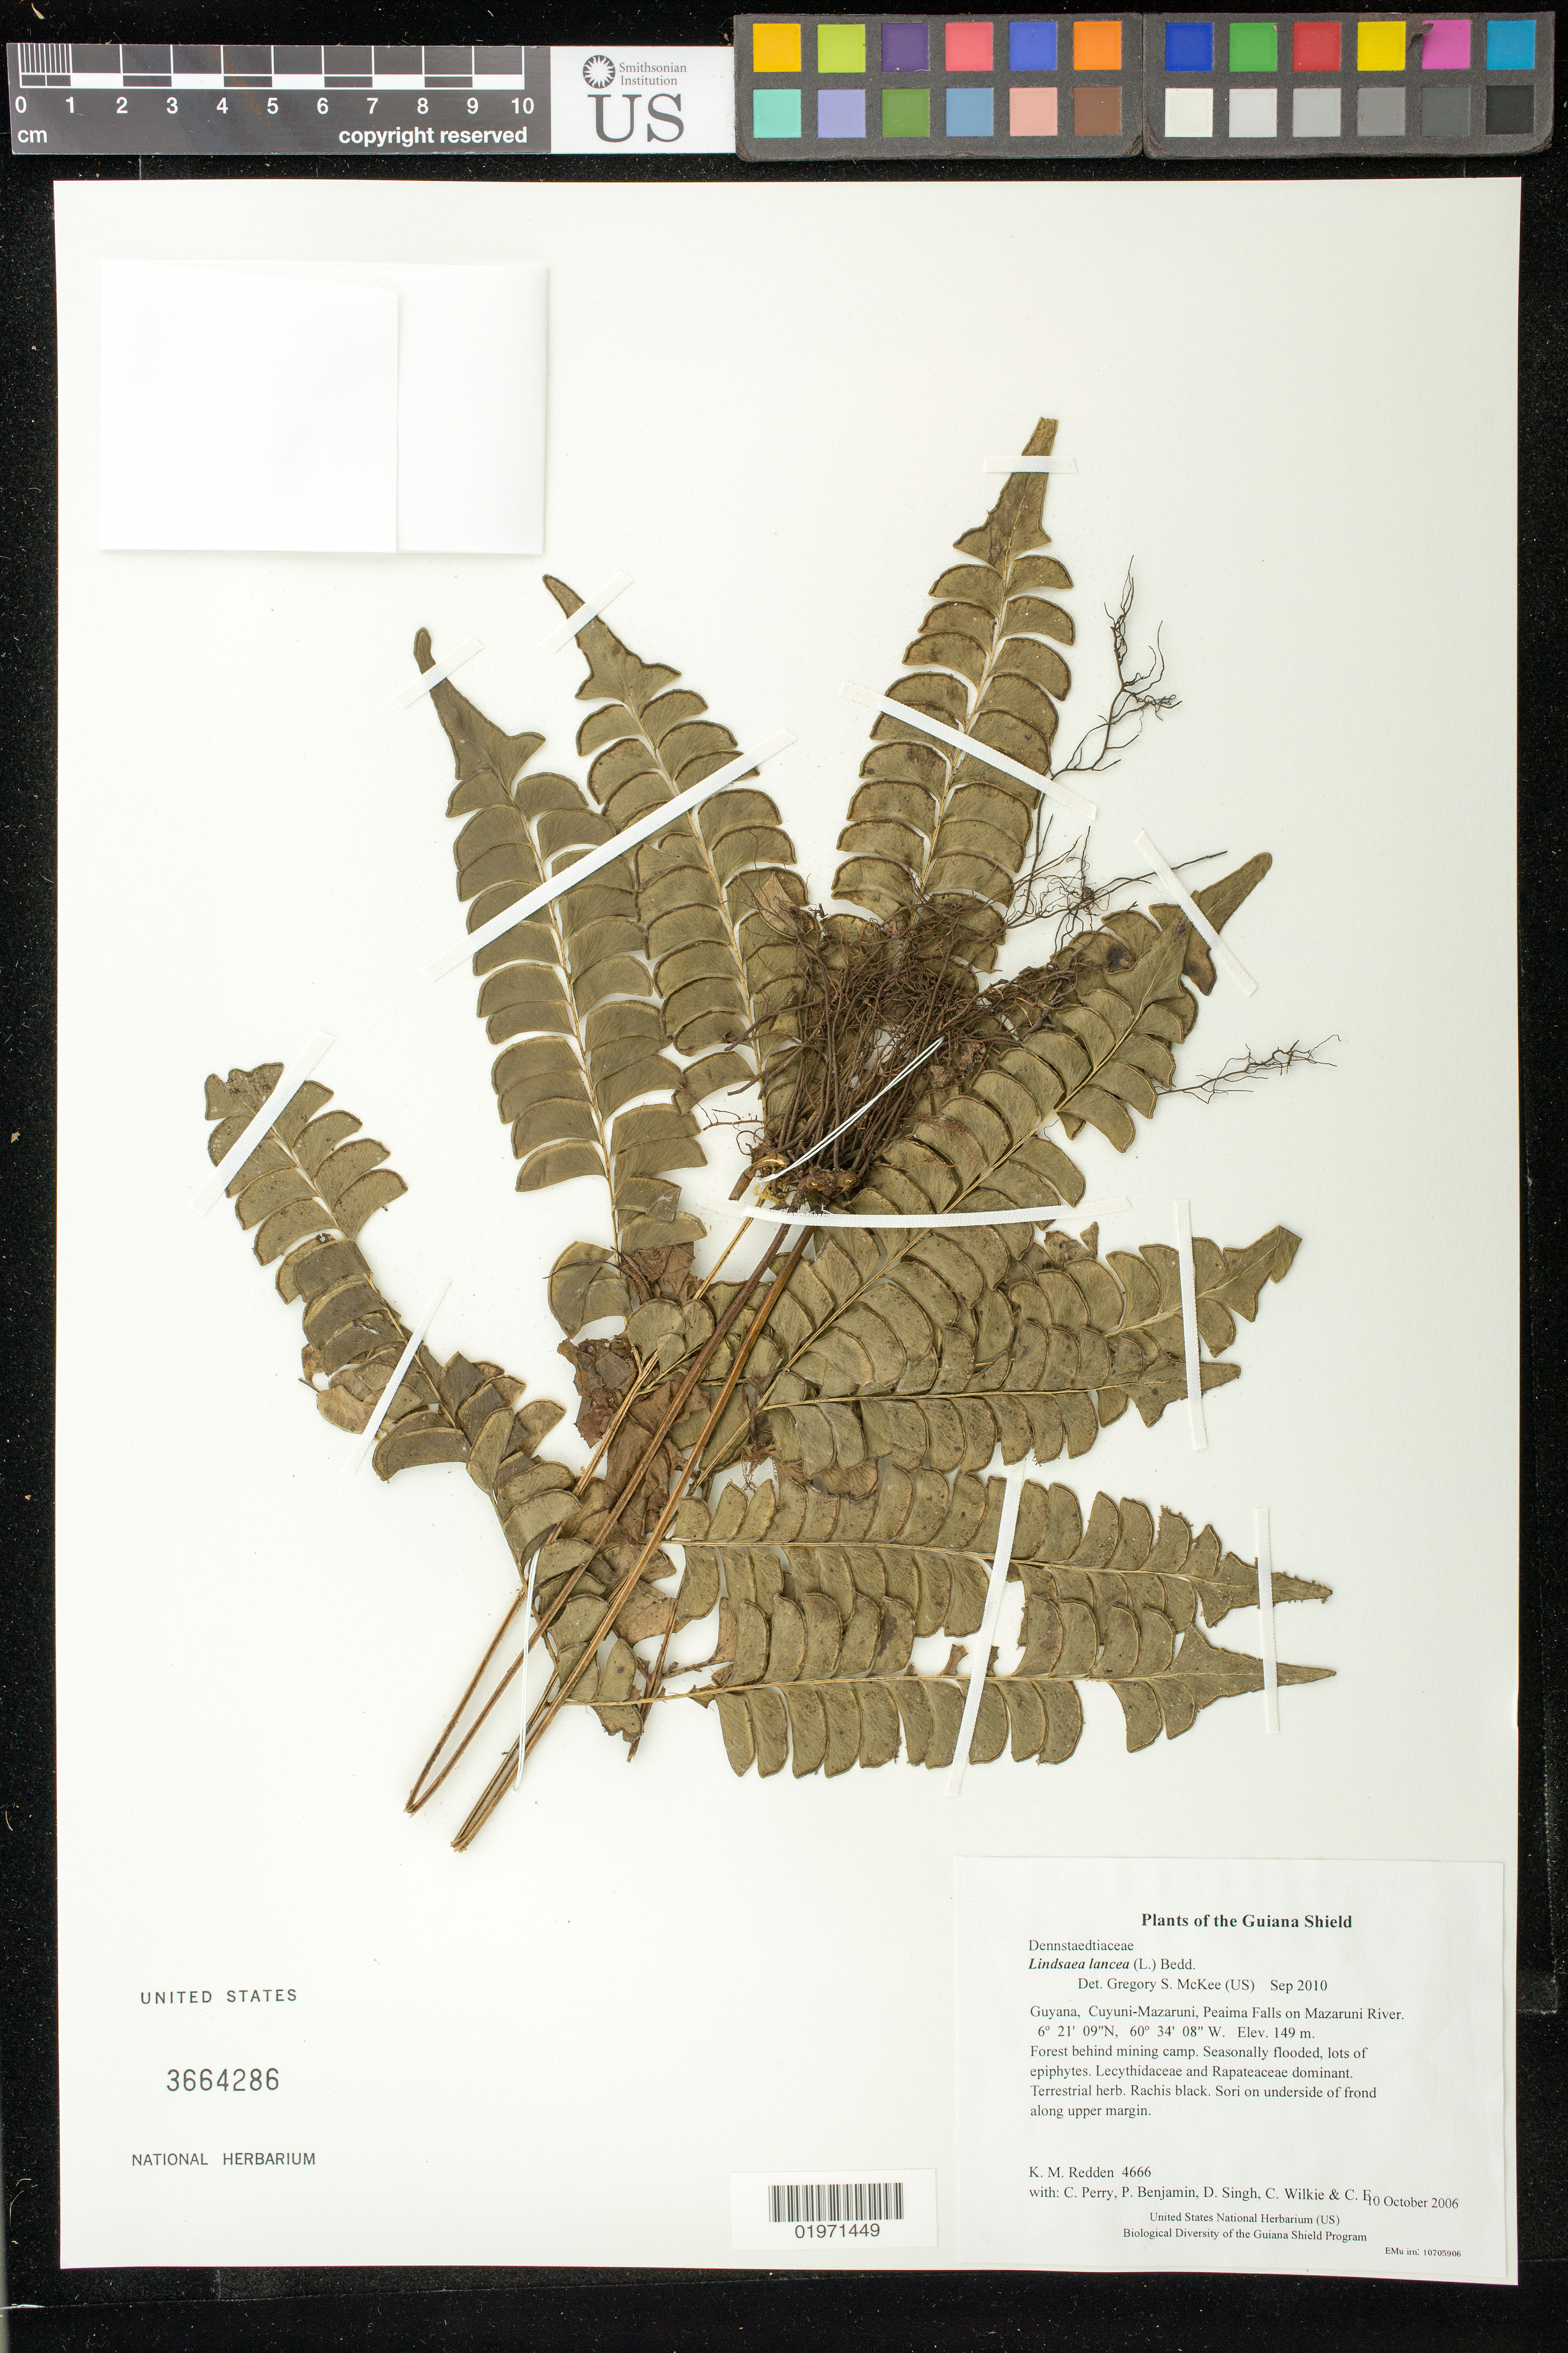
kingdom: Plantae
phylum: Tracheophyta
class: Polypodiopsida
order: Polypodiales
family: Lindsaeaceae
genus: Lindsaea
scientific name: Lindsaea lancea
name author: (L.) Bedd.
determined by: McKee, G. S., (US), NMNH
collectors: K. M. Redden, C. Perry, P. Benjamin, D. Singh, C. Wilkie & C. E. Hinchliff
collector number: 4666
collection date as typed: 10 October 2006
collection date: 2006-10-10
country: Guyana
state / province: Cuyuni-Mazaruni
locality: Peaima Falls on Mazaruni River.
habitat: Forest behind mining camp. Seasonally flooded, lots of epiphytes. Lecythidaceae and Rapateaceae dominant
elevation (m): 149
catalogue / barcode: US 3664286